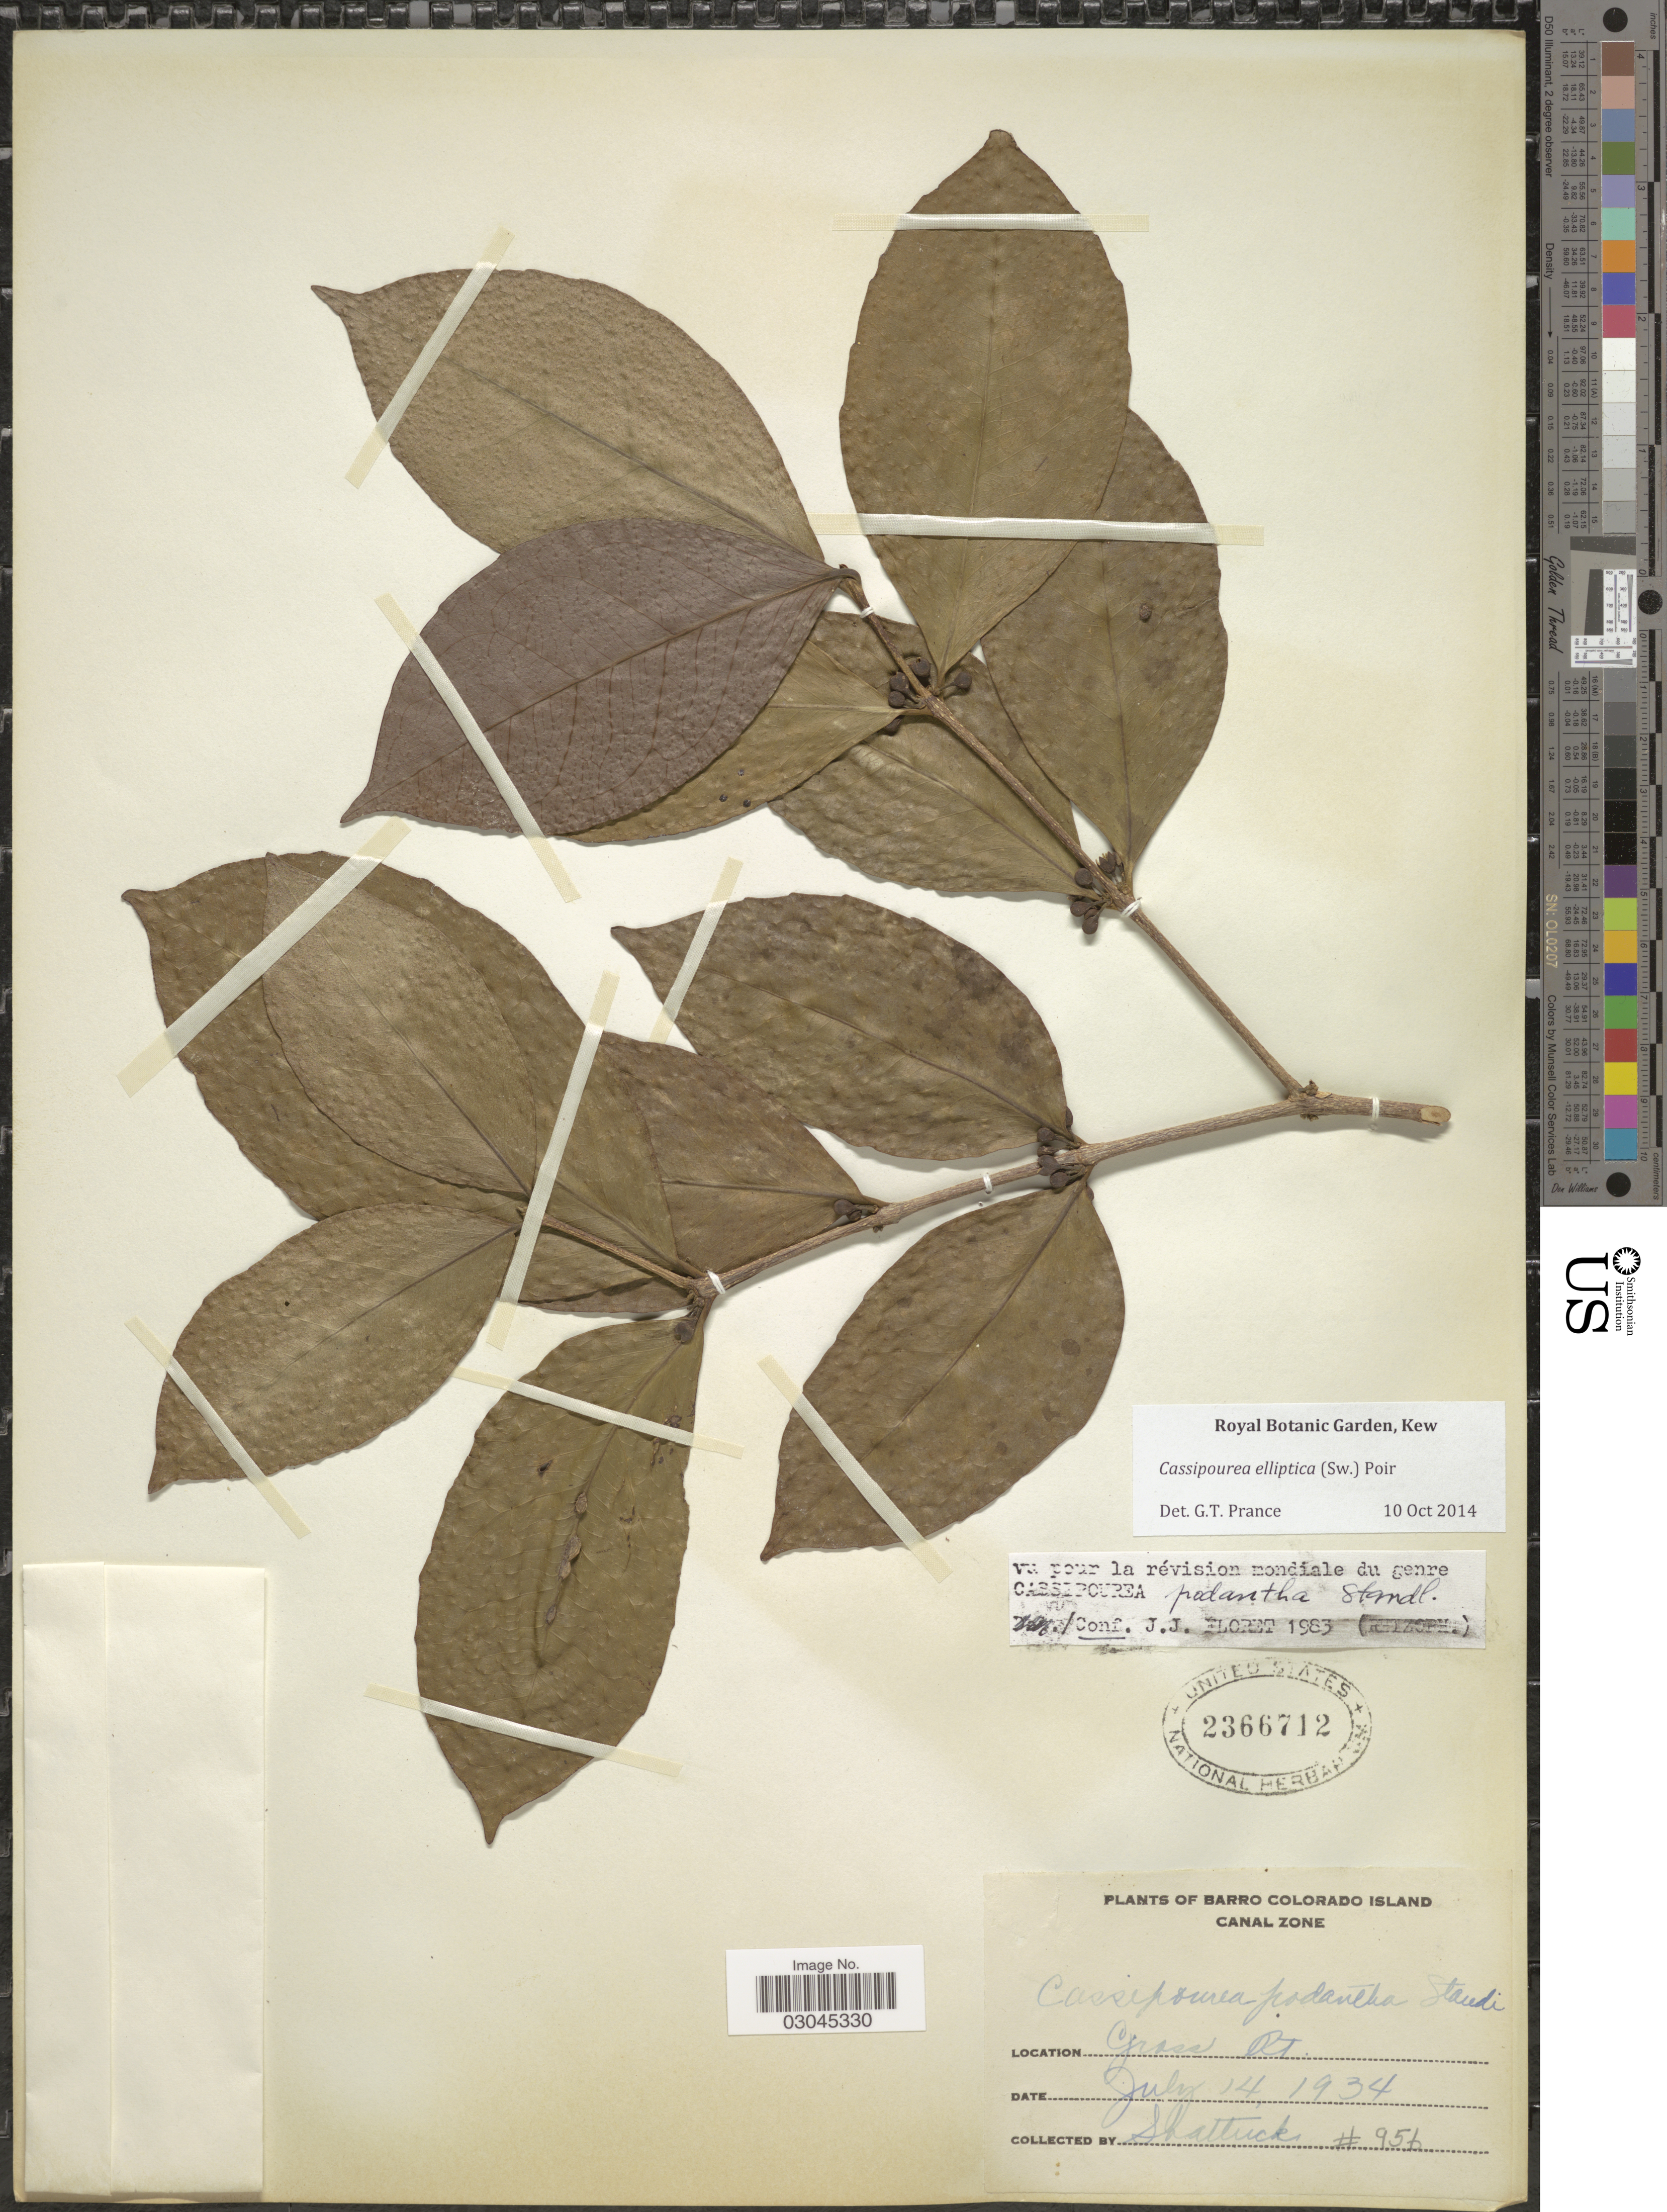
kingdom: Plantae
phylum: Tracheophyta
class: Magnoliopsida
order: Malpighiales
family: Rhizophoraceae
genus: Cassipourea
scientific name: Cassipourea elliptica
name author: (Sw.) Poir.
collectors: Shattuck, --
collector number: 956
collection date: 1934-07-14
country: Panama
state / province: Panamá Oeste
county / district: Canal Zone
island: Barro Colorado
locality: Barro Colorado Island. Canal Zone. Grass Rt.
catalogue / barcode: US 2366712